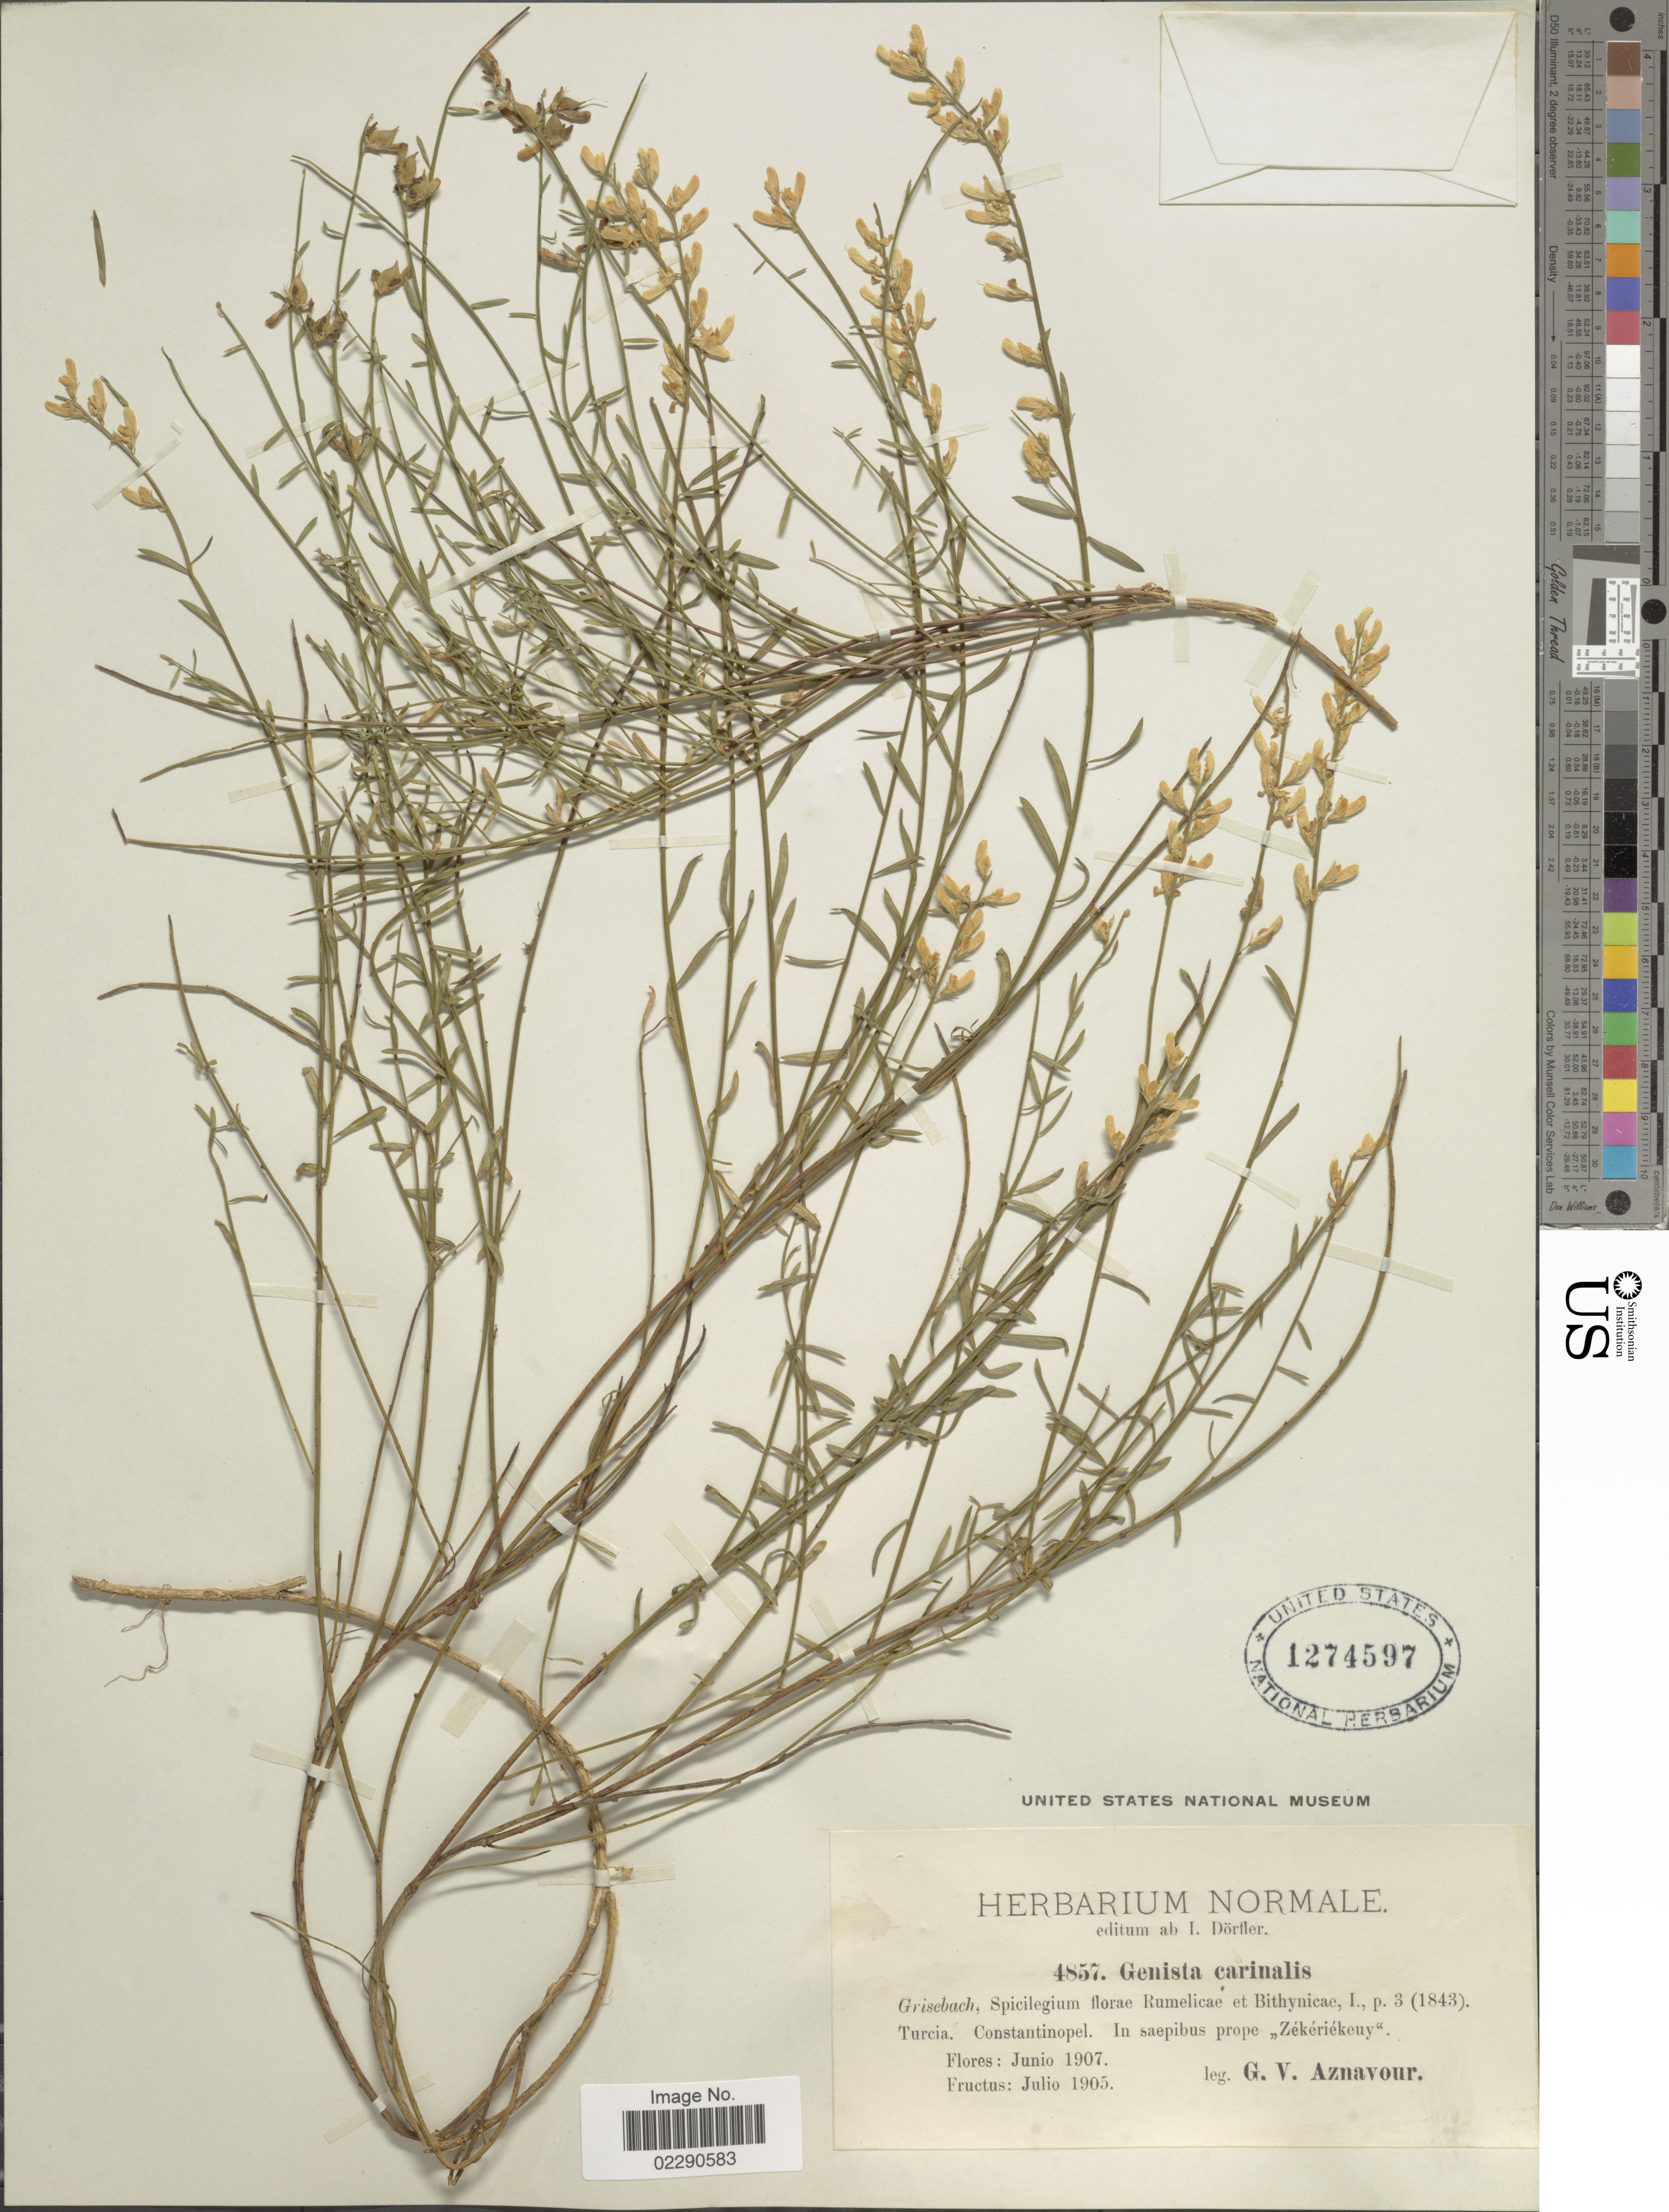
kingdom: Plantae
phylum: Tracheophyta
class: Magnoliopsida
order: Fabales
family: Fabaceae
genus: Genista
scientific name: Genista carinalis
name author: Griseb.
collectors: G. V. Aznavour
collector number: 4857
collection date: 1905-07/1907-06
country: Turkey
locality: Turcia, Constantinopel, prope Zekeriekeuy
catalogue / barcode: US 1274597